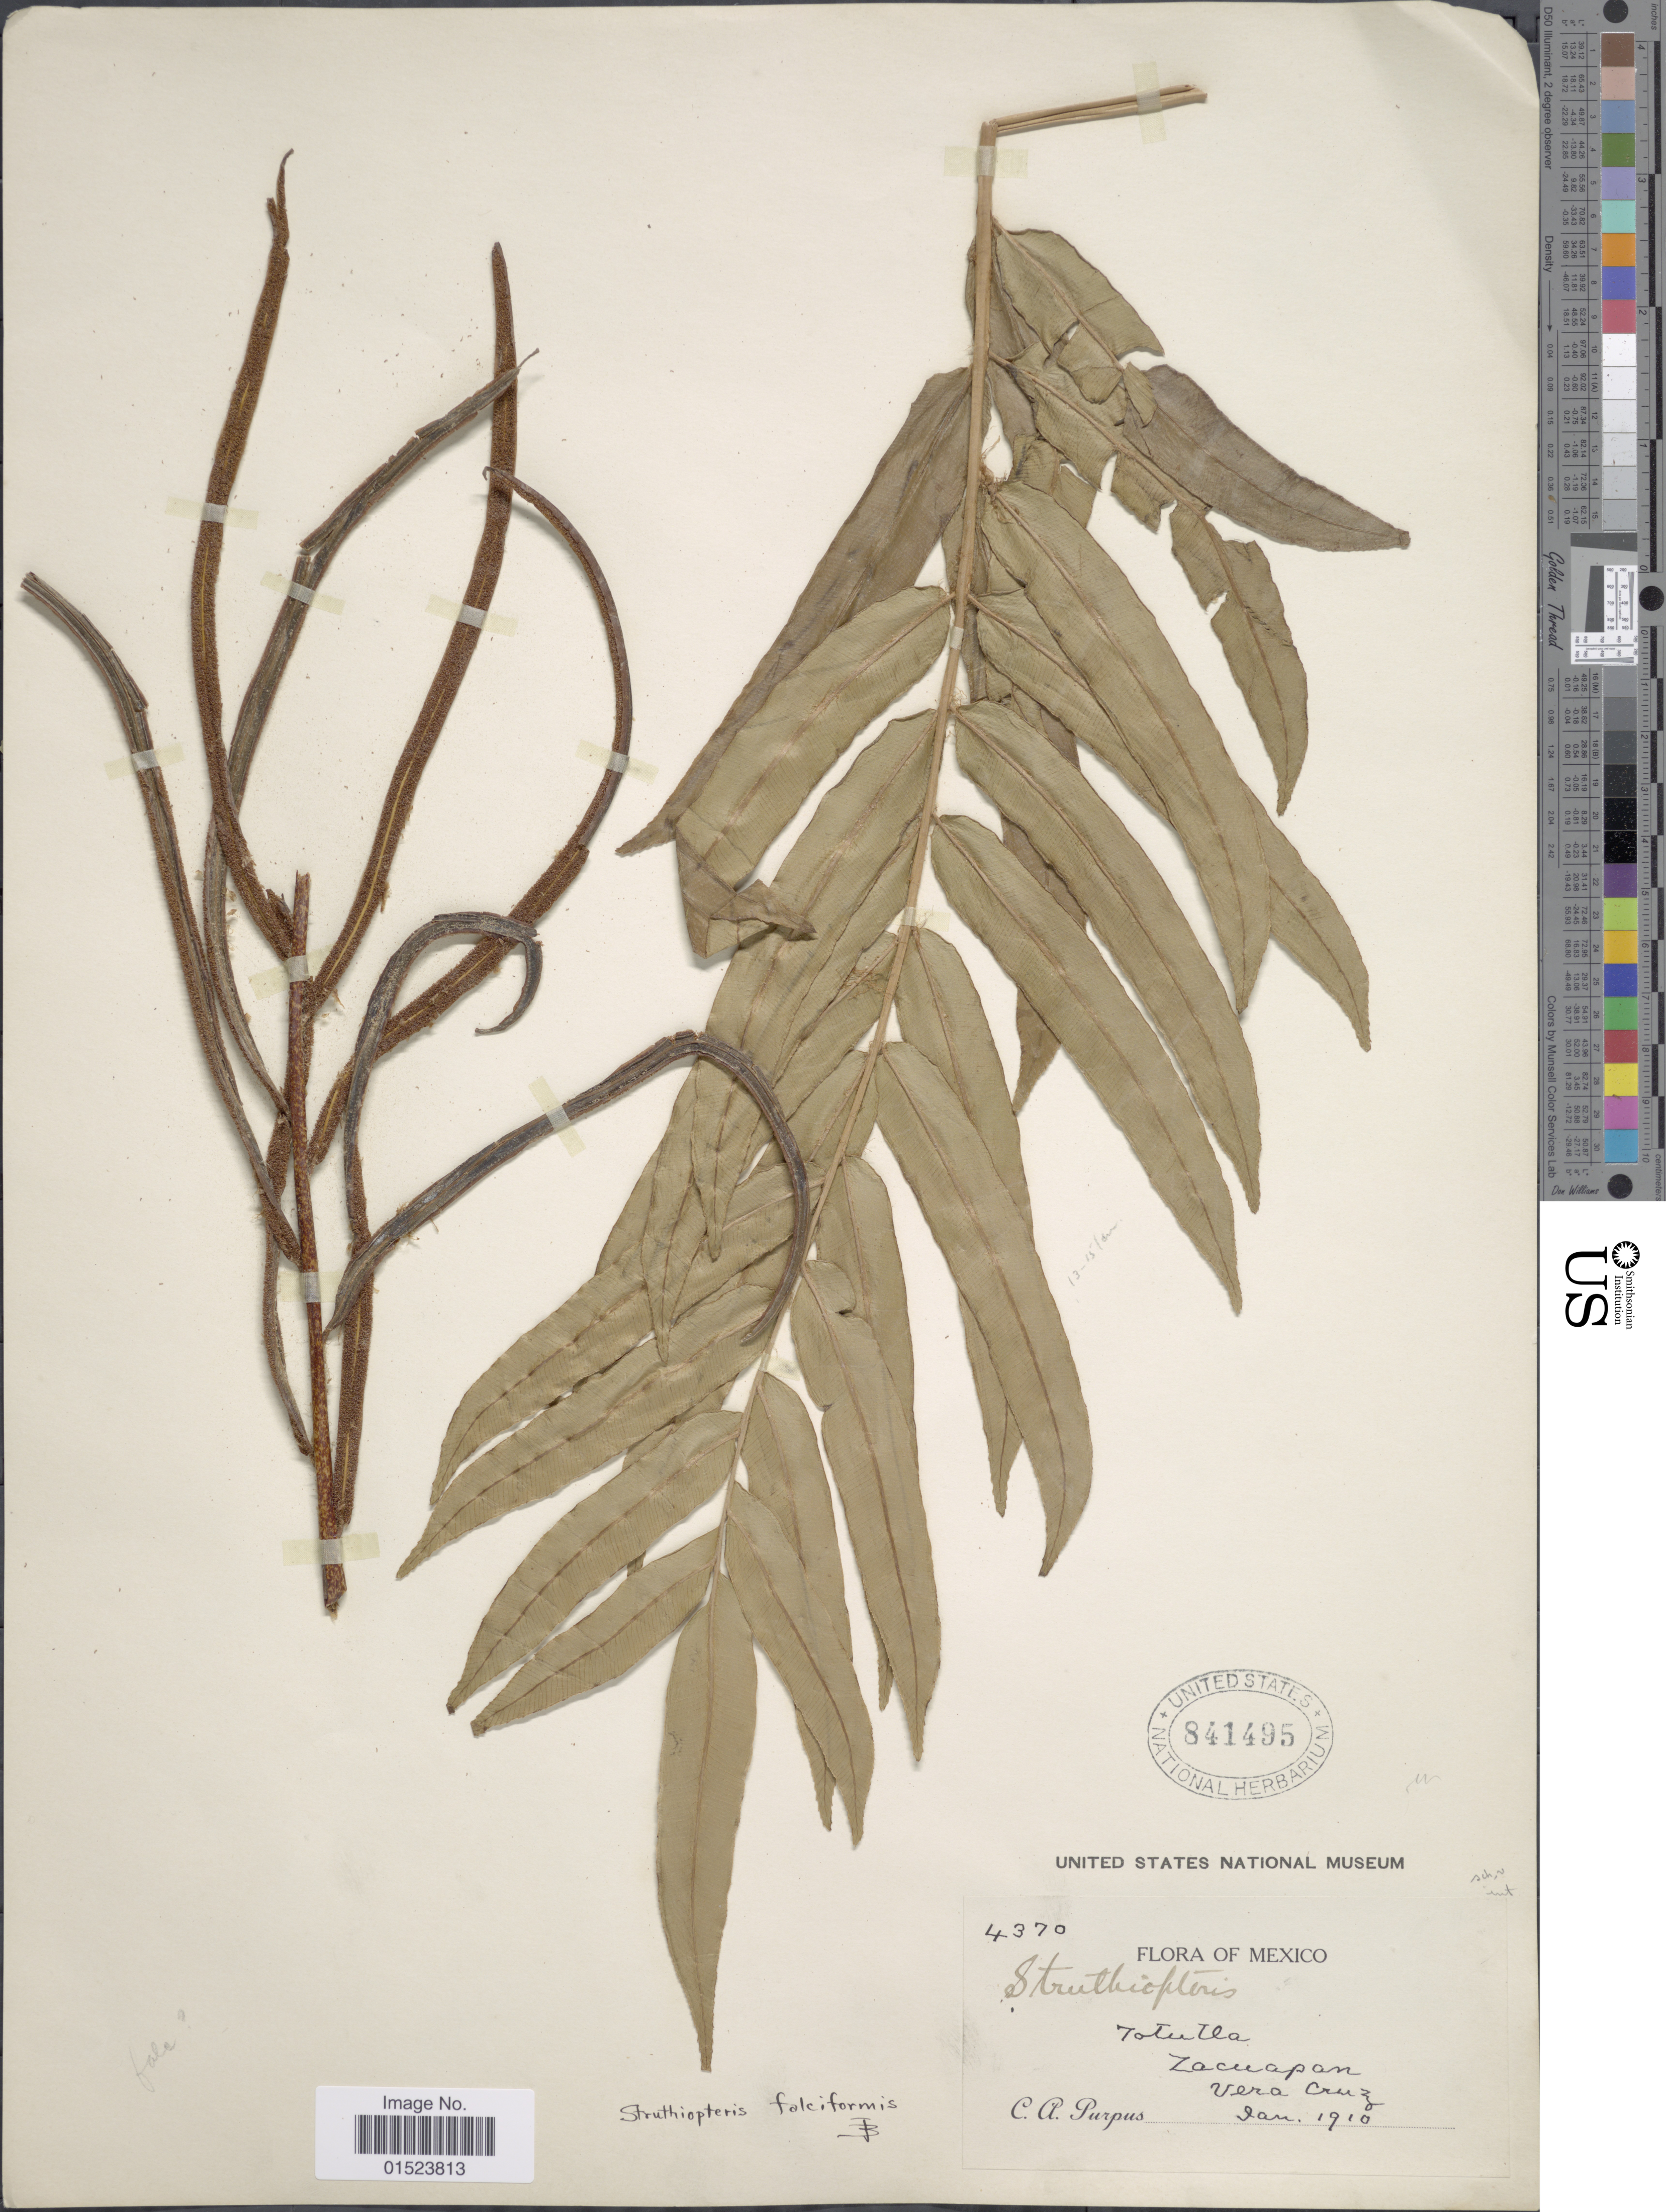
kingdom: Plantae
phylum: Tracheophyta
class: Polypodiopsida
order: Polypodiales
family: Blechnaceae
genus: Blechnum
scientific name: Blechnum falciforme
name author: (Liebm.) C. Chr.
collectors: C. A. Purpus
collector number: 4370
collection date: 1910-01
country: Mexico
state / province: Veracruz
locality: Totutla, Zacuapan, Vera Cruz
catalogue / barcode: US 841495